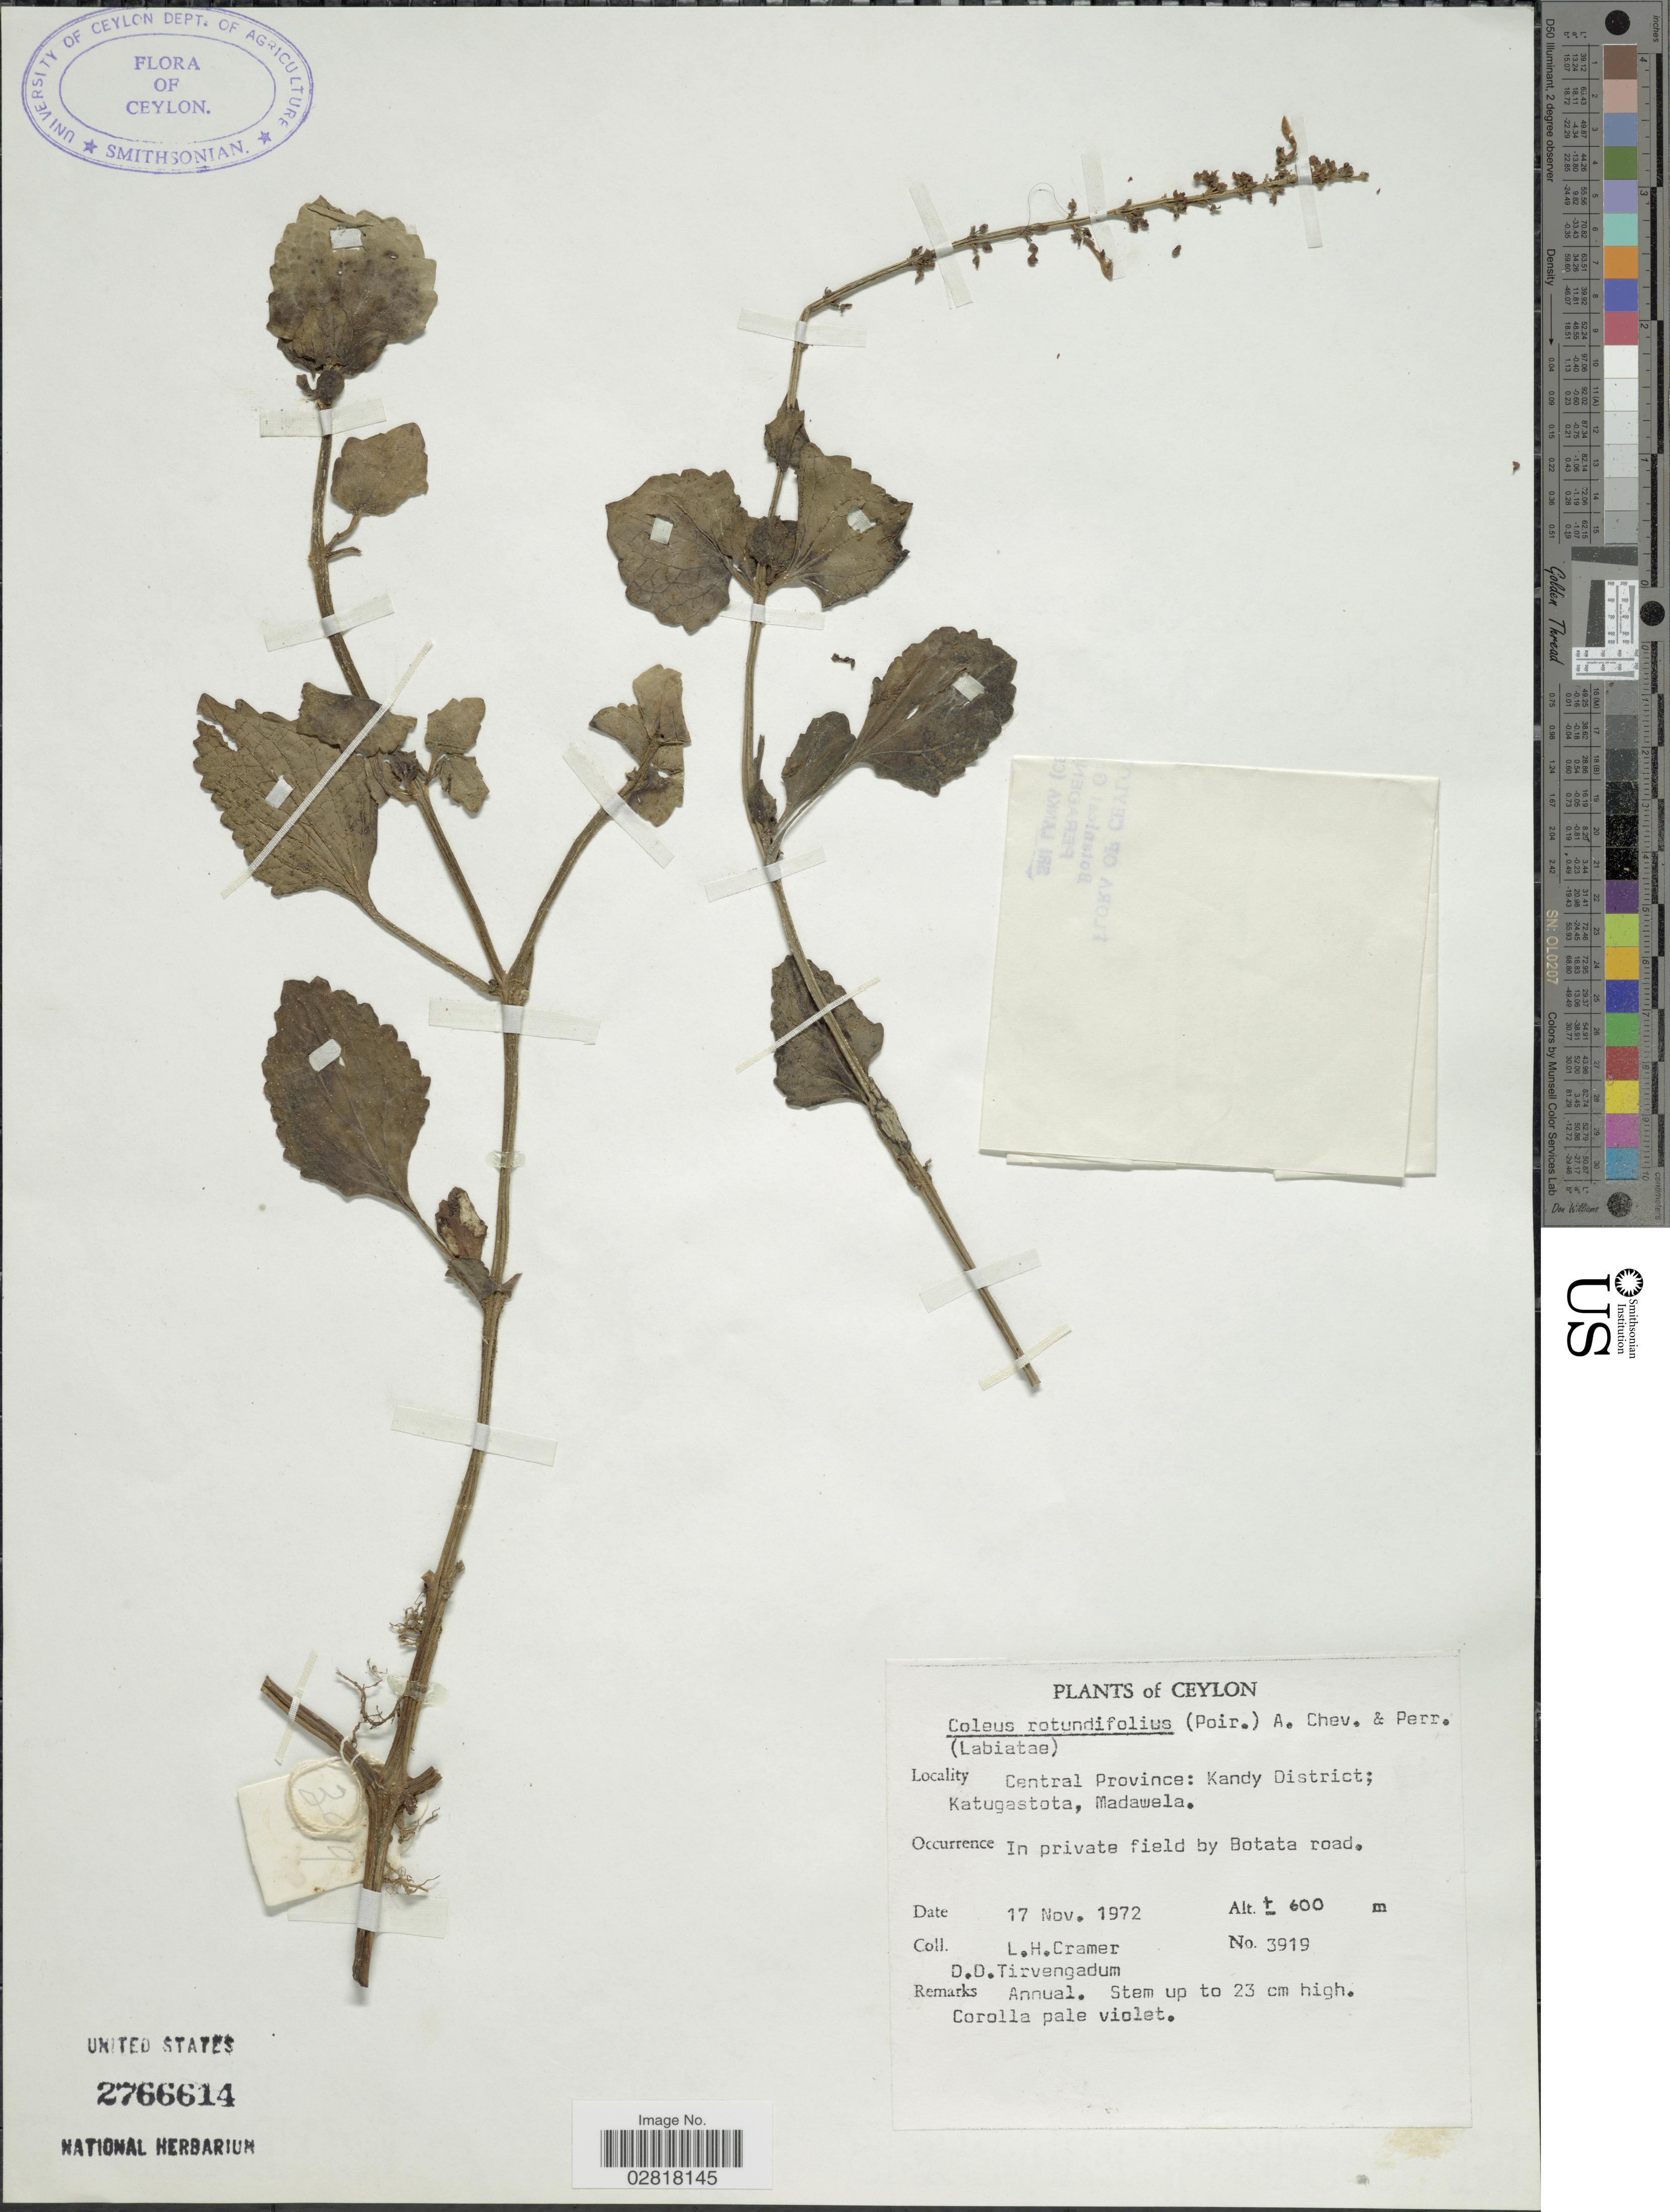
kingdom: Plantae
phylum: Tracheophyta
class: Magnoliopsida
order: Lamiales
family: Lamiaceae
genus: Plectranthus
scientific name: Plectranthus rotundifolius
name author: (Poir.) Spreng.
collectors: L. H. Cramer & D. Tirvengadum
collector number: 3919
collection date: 1972-11-17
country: Sri Lanka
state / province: Central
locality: Ceylon, Kandy District; Katugastota, Madawela, in private field by Botata road.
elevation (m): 600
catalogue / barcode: US 2766614